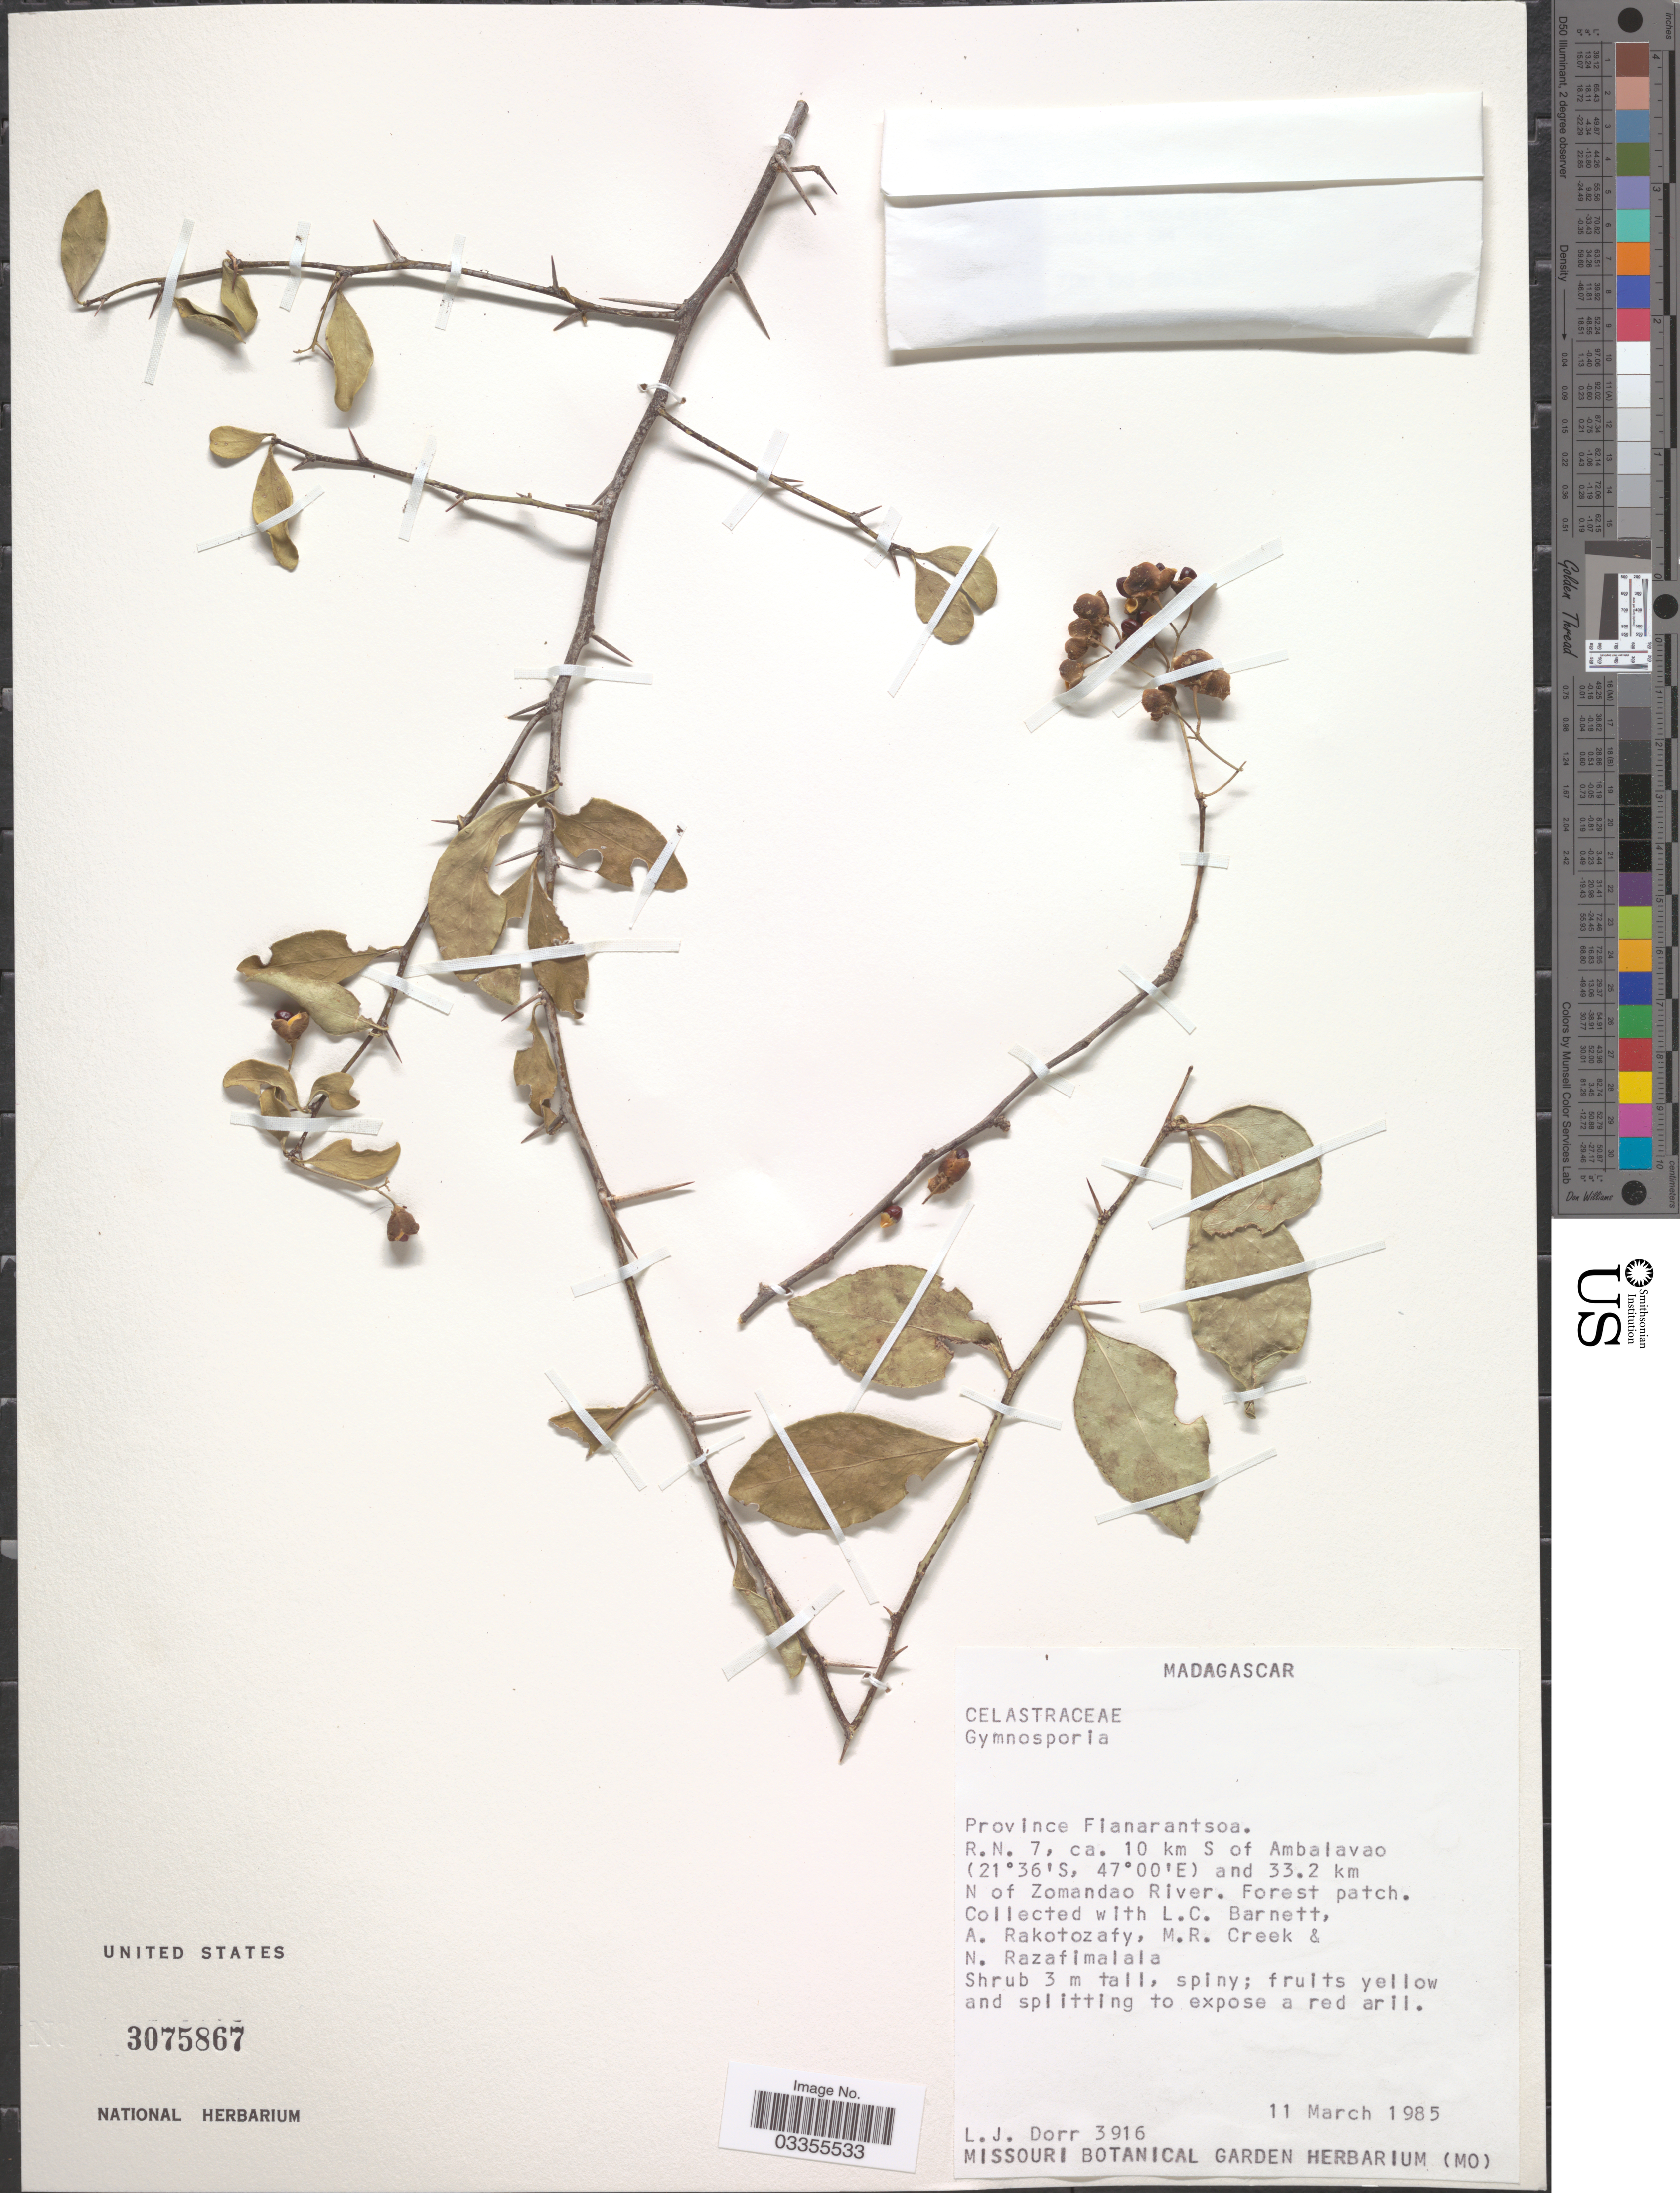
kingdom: Plantae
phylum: Tracheophyta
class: Magnoliopsida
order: Celastrales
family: Celastraceae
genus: Gymnosporia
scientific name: Gymnosporia sp.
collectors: L. J. Dorr, L. C. Barnett, A. Rakotozafy, M. Creek & N. Razafimalala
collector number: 3916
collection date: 1985-03-11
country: Madagascar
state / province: Haute Matsiatra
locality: R.N. 7, ca. 10 km S of Ambalavao and 33.2 km N of Zomandao River.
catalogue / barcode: US 3075867